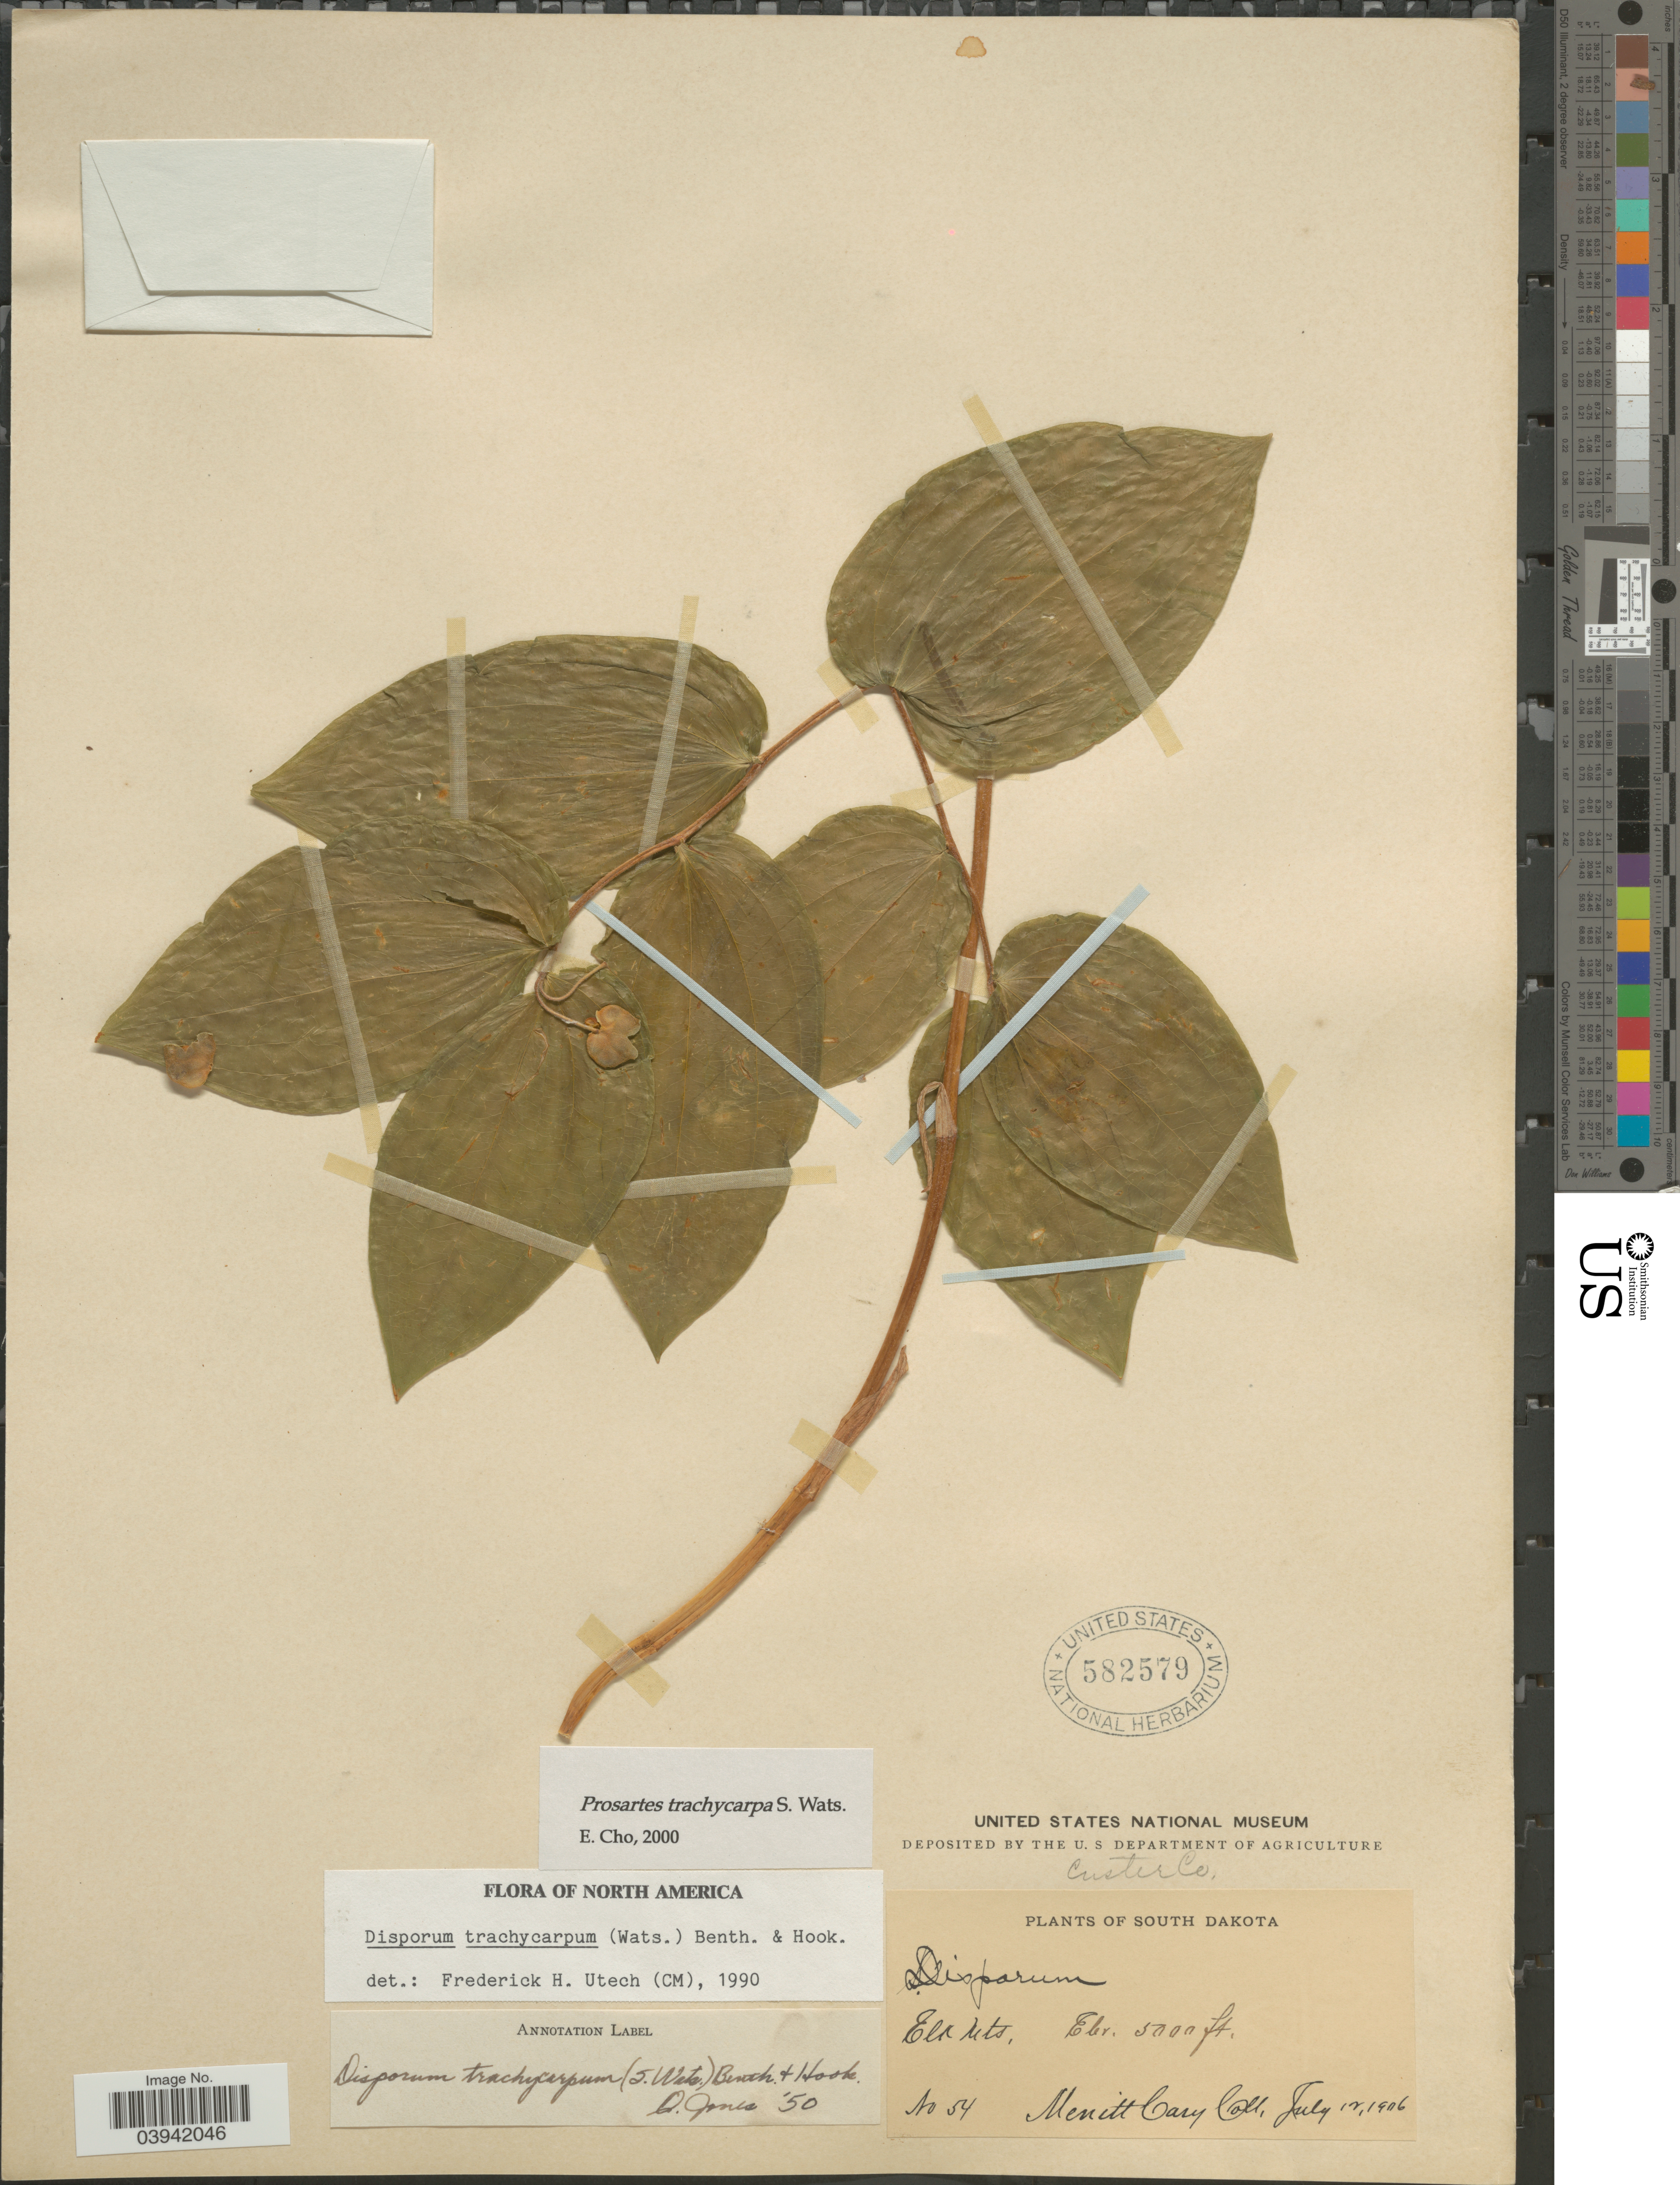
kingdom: Plantae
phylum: Tracheophyta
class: Liliopsida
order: Liliales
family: Liliaceae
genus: Prosartes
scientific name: Prosartes trachycarpa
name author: S. Watson in C. King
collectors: M. Cary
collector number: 54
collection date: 1906-07-12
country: United States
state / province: South Dakota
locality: Custer Co. Elk Mts.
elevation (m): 1524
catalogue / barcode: US 582579